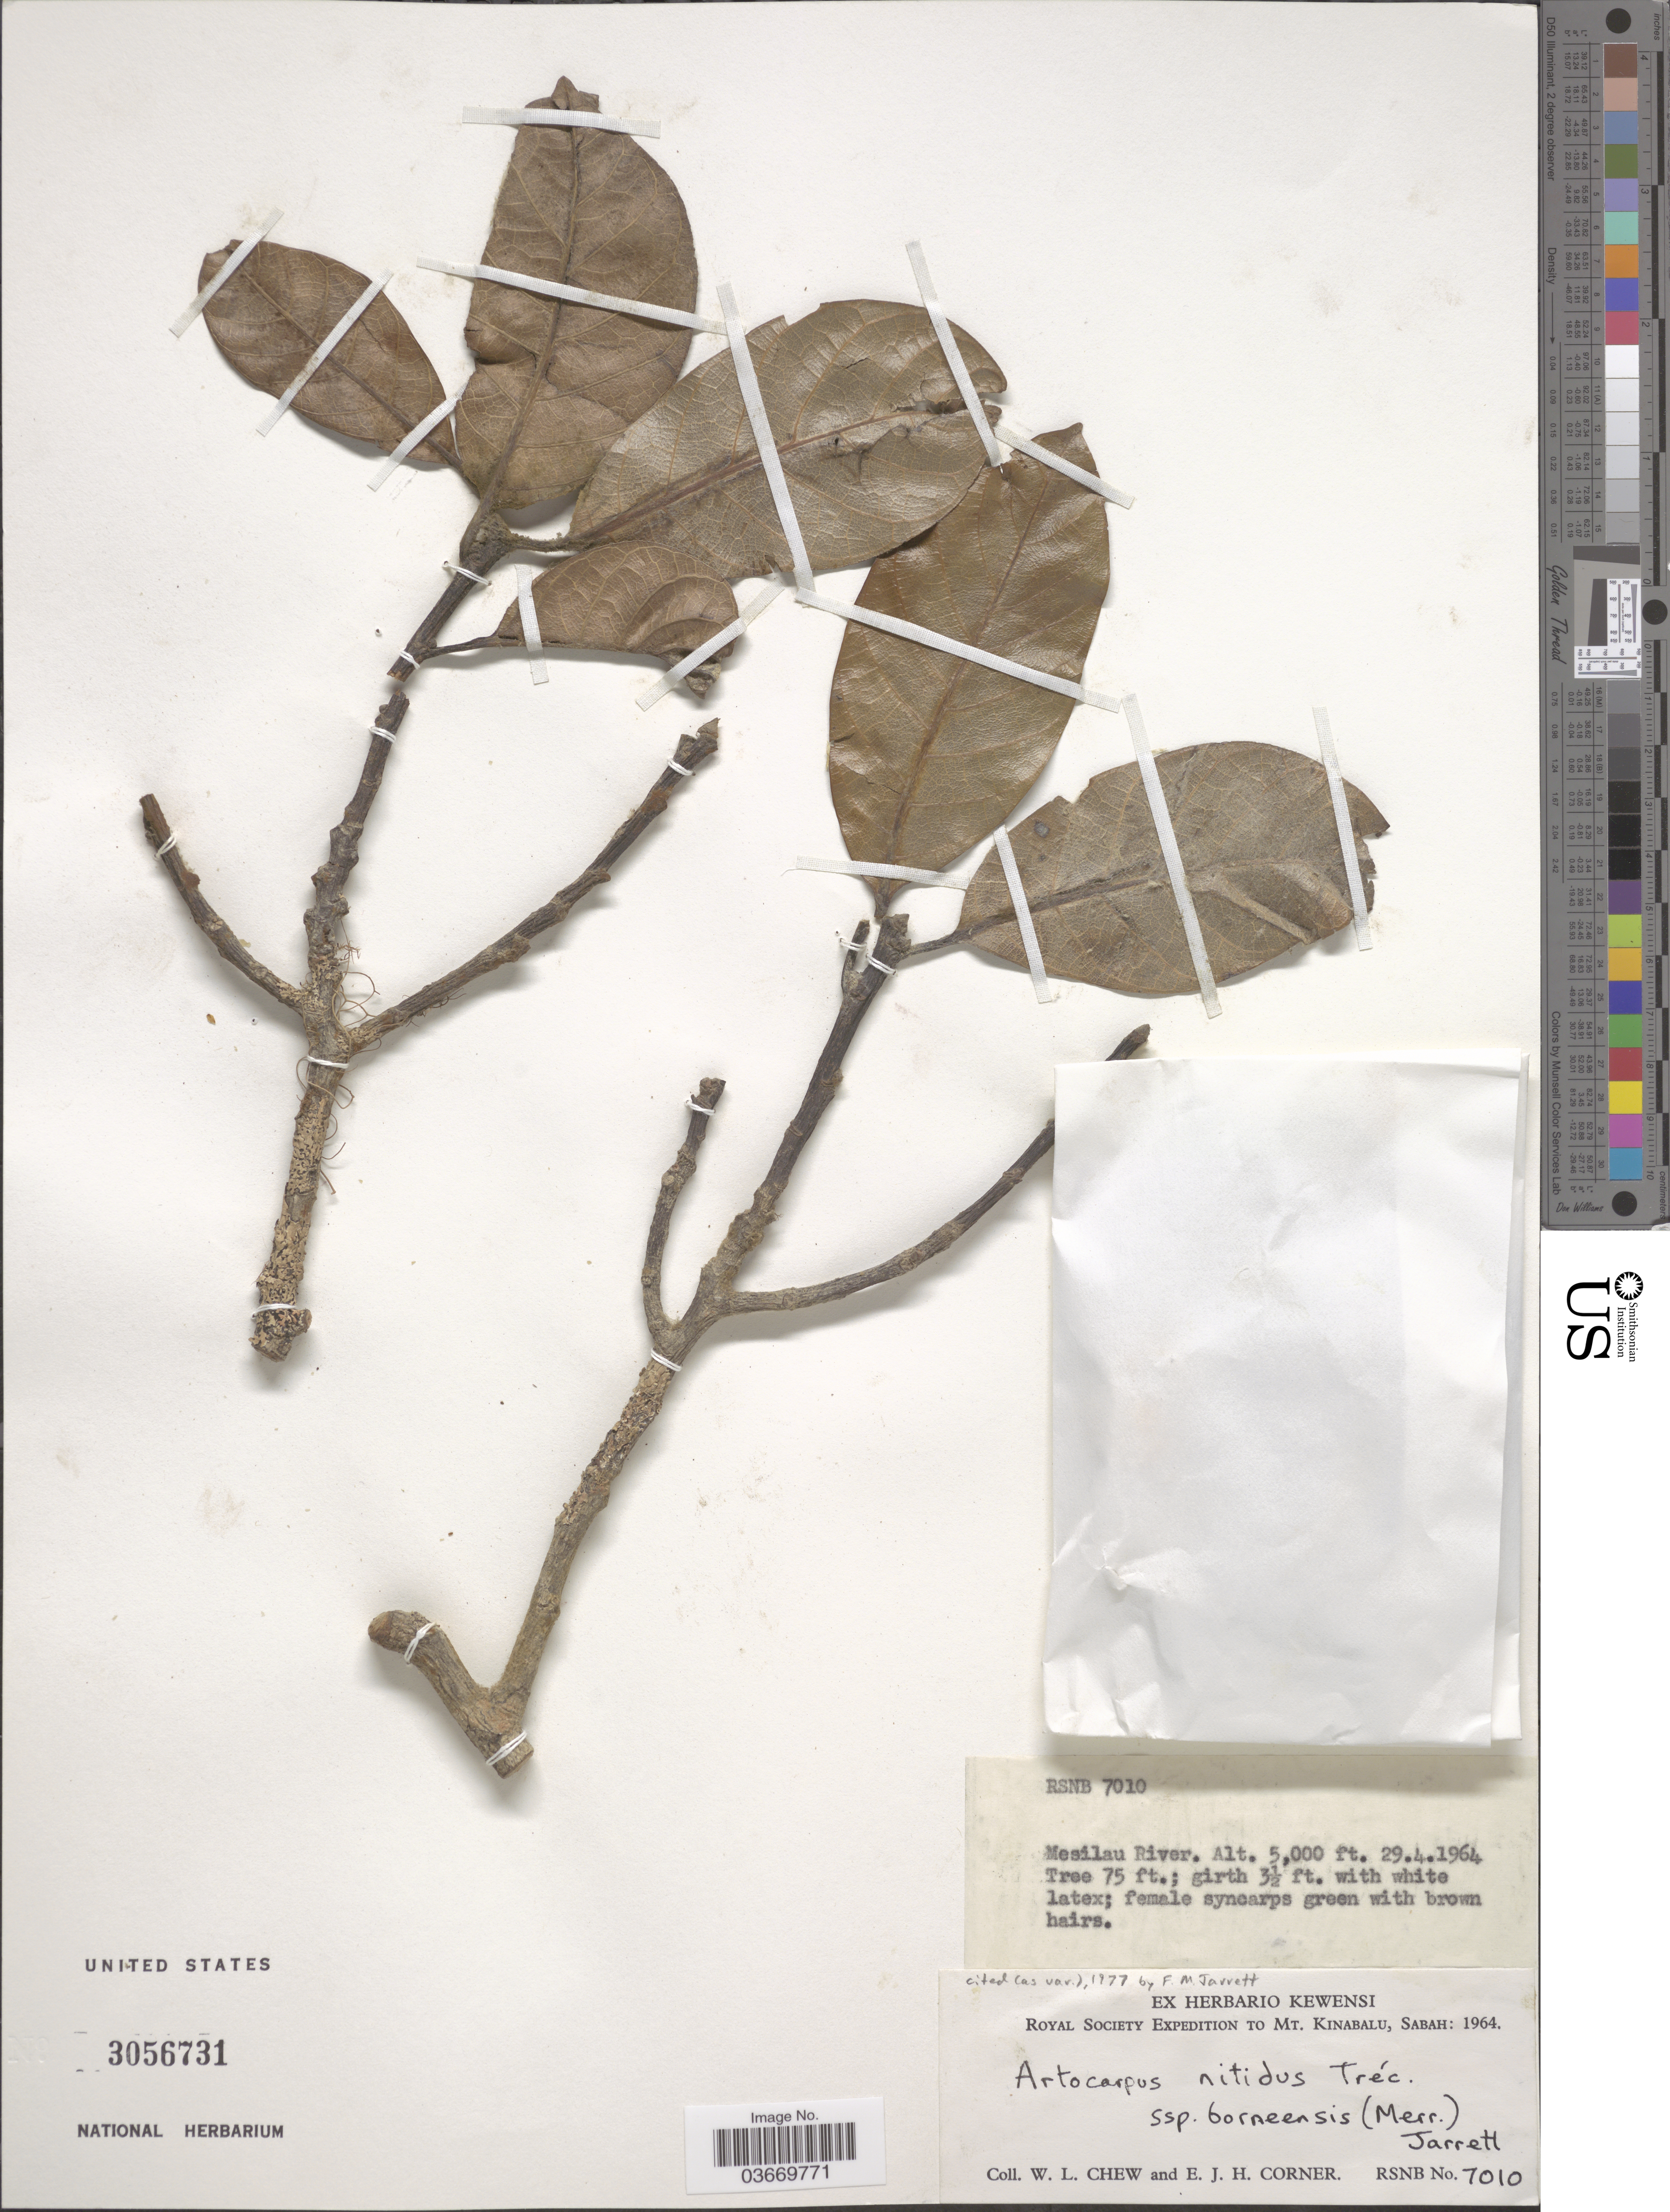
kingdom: Plantae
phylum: Tracheophyta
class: Magnoliopsida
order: Rosales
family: Moraceae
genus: Artocarpus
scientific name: Artocarpus nitidus subsp. borneensis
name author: (Merr.) F.M. Jarrett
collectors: W. Chew & E. Corner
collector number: RSNB7010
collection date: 1964-04-29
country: Malaysia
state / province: Sabah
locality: Mesilau River. Mt. Kinabalu.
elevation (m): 1524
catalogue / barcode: US 3056731